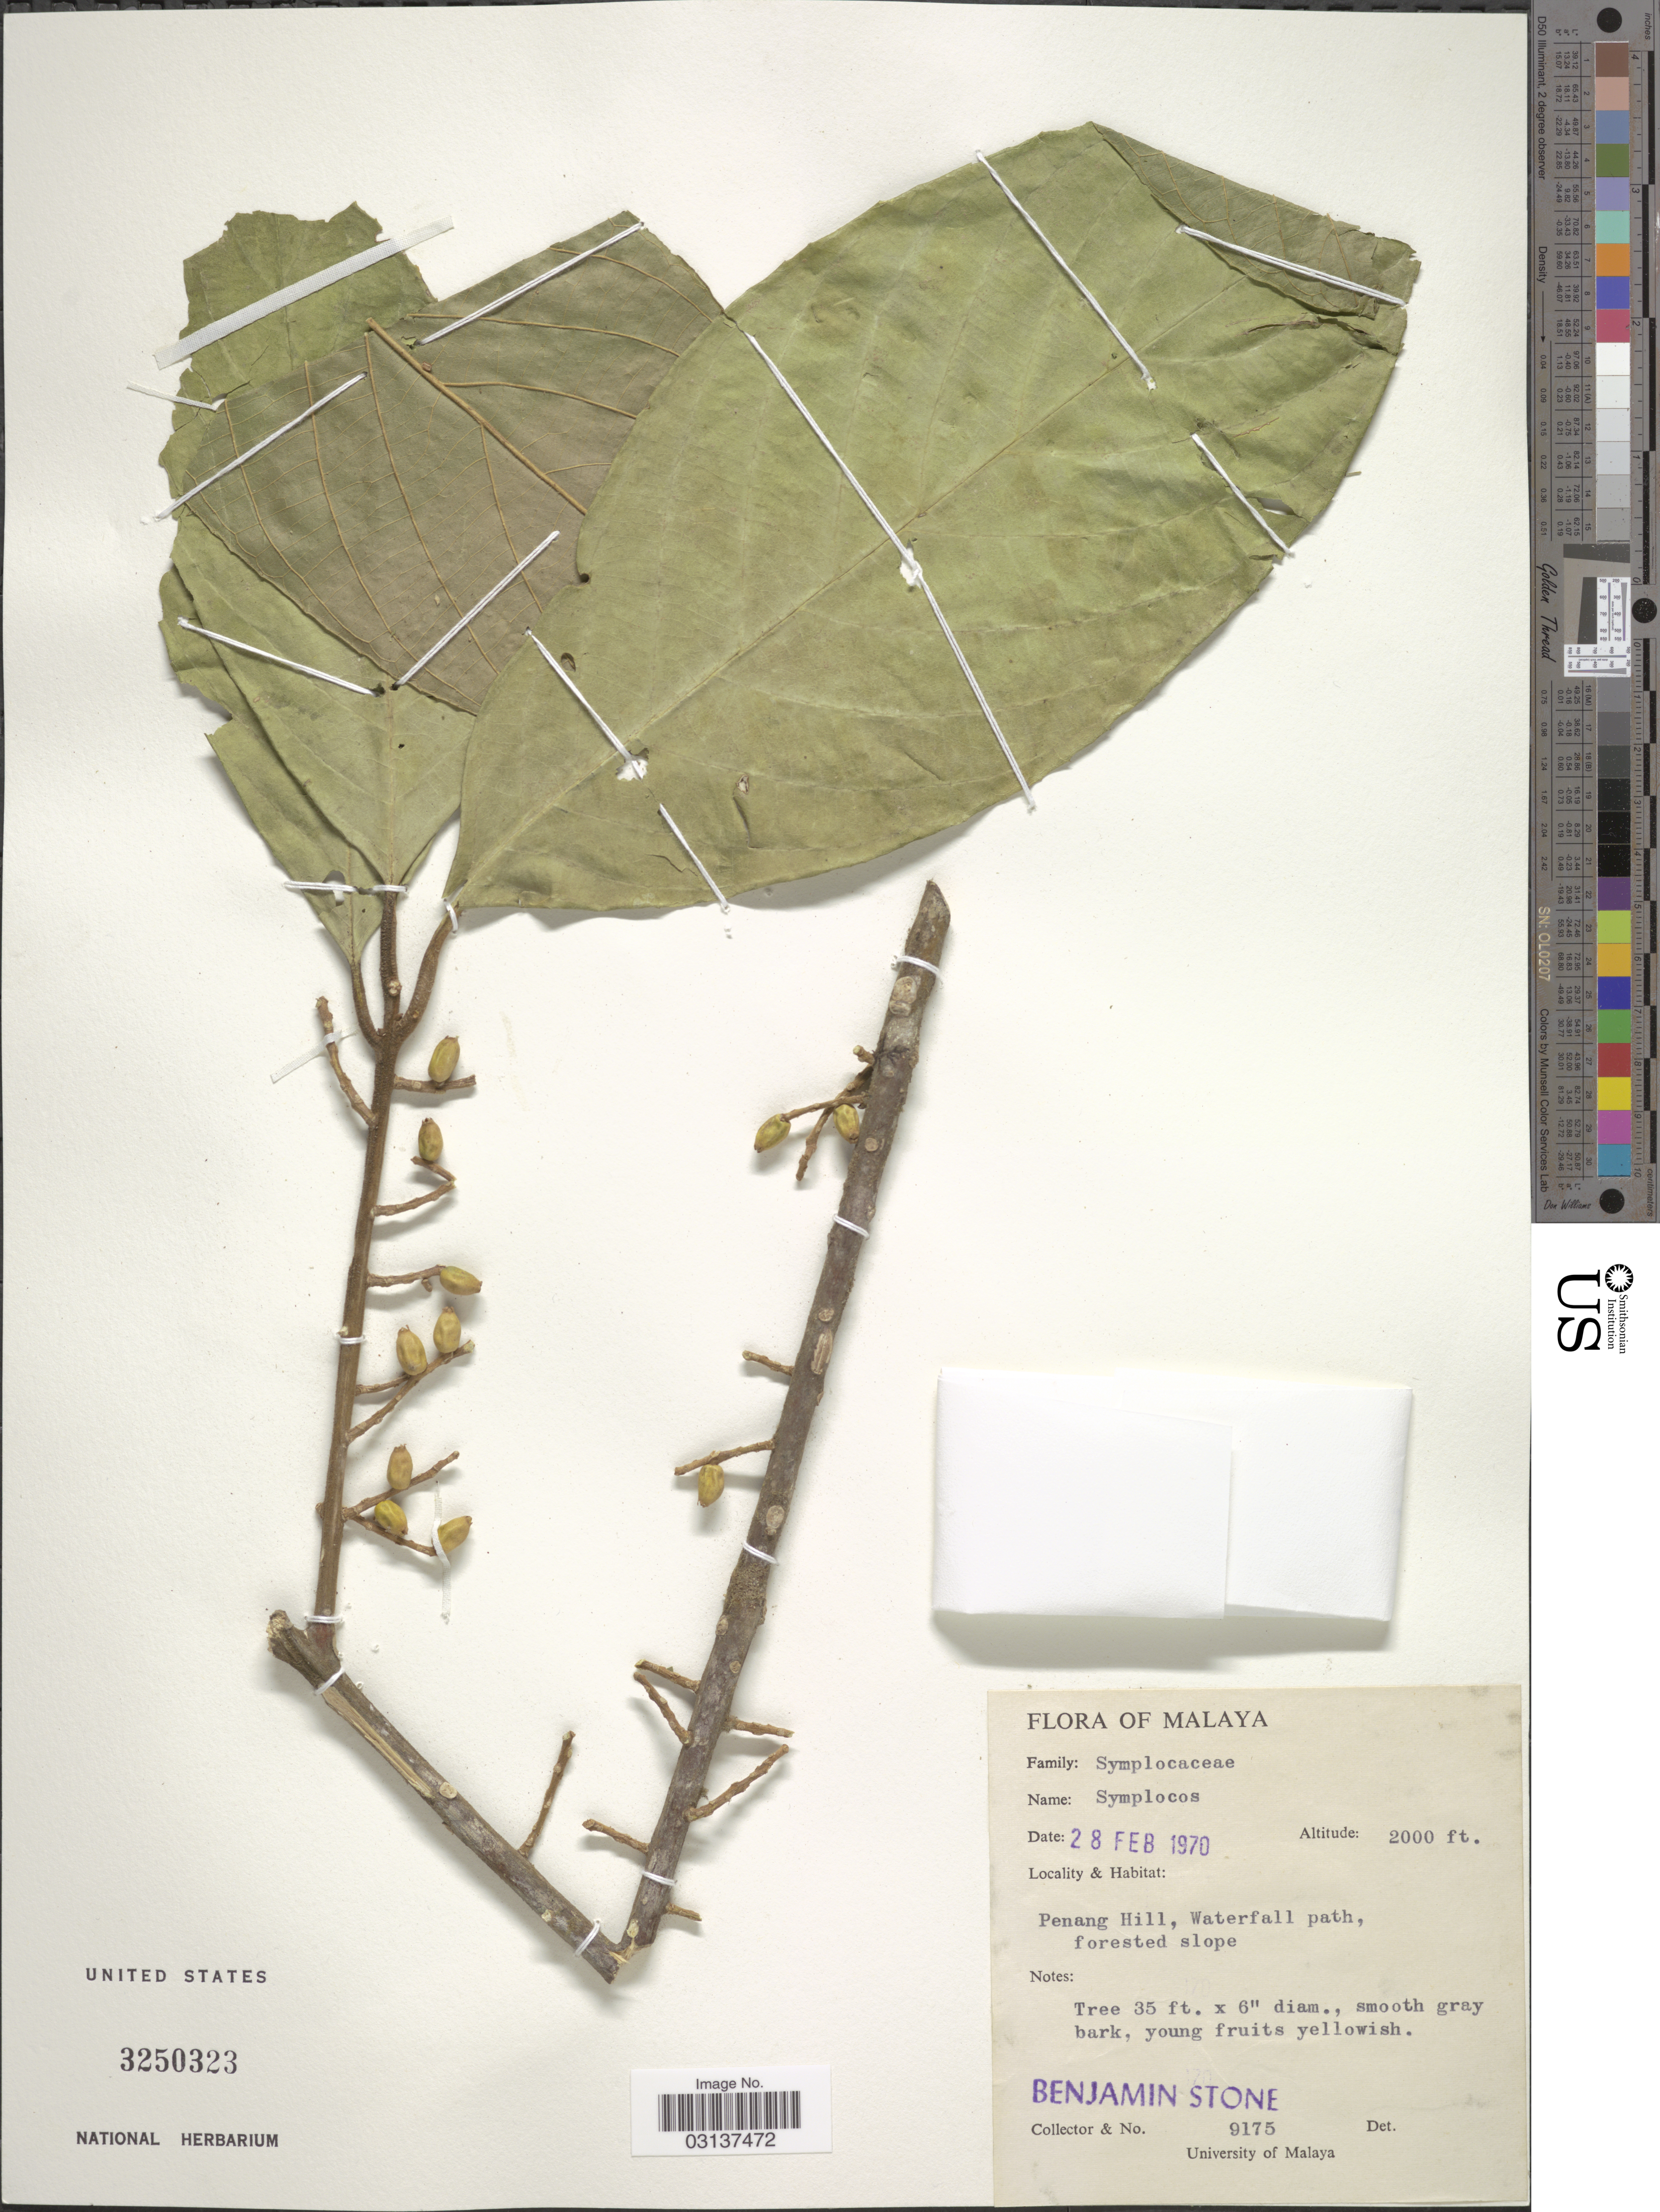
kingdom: Plantae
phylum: Tracheophyta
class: Magnoliopsida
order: Ericales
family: Symplocaceae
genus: Symplocos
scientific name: Symplocos sp.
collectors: B. C. Stone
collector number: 9175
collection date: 1970-02-28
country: Malaysia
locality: Malaya, Penang Hill, Waterfall path.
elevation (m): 610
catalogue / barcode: US 3250323